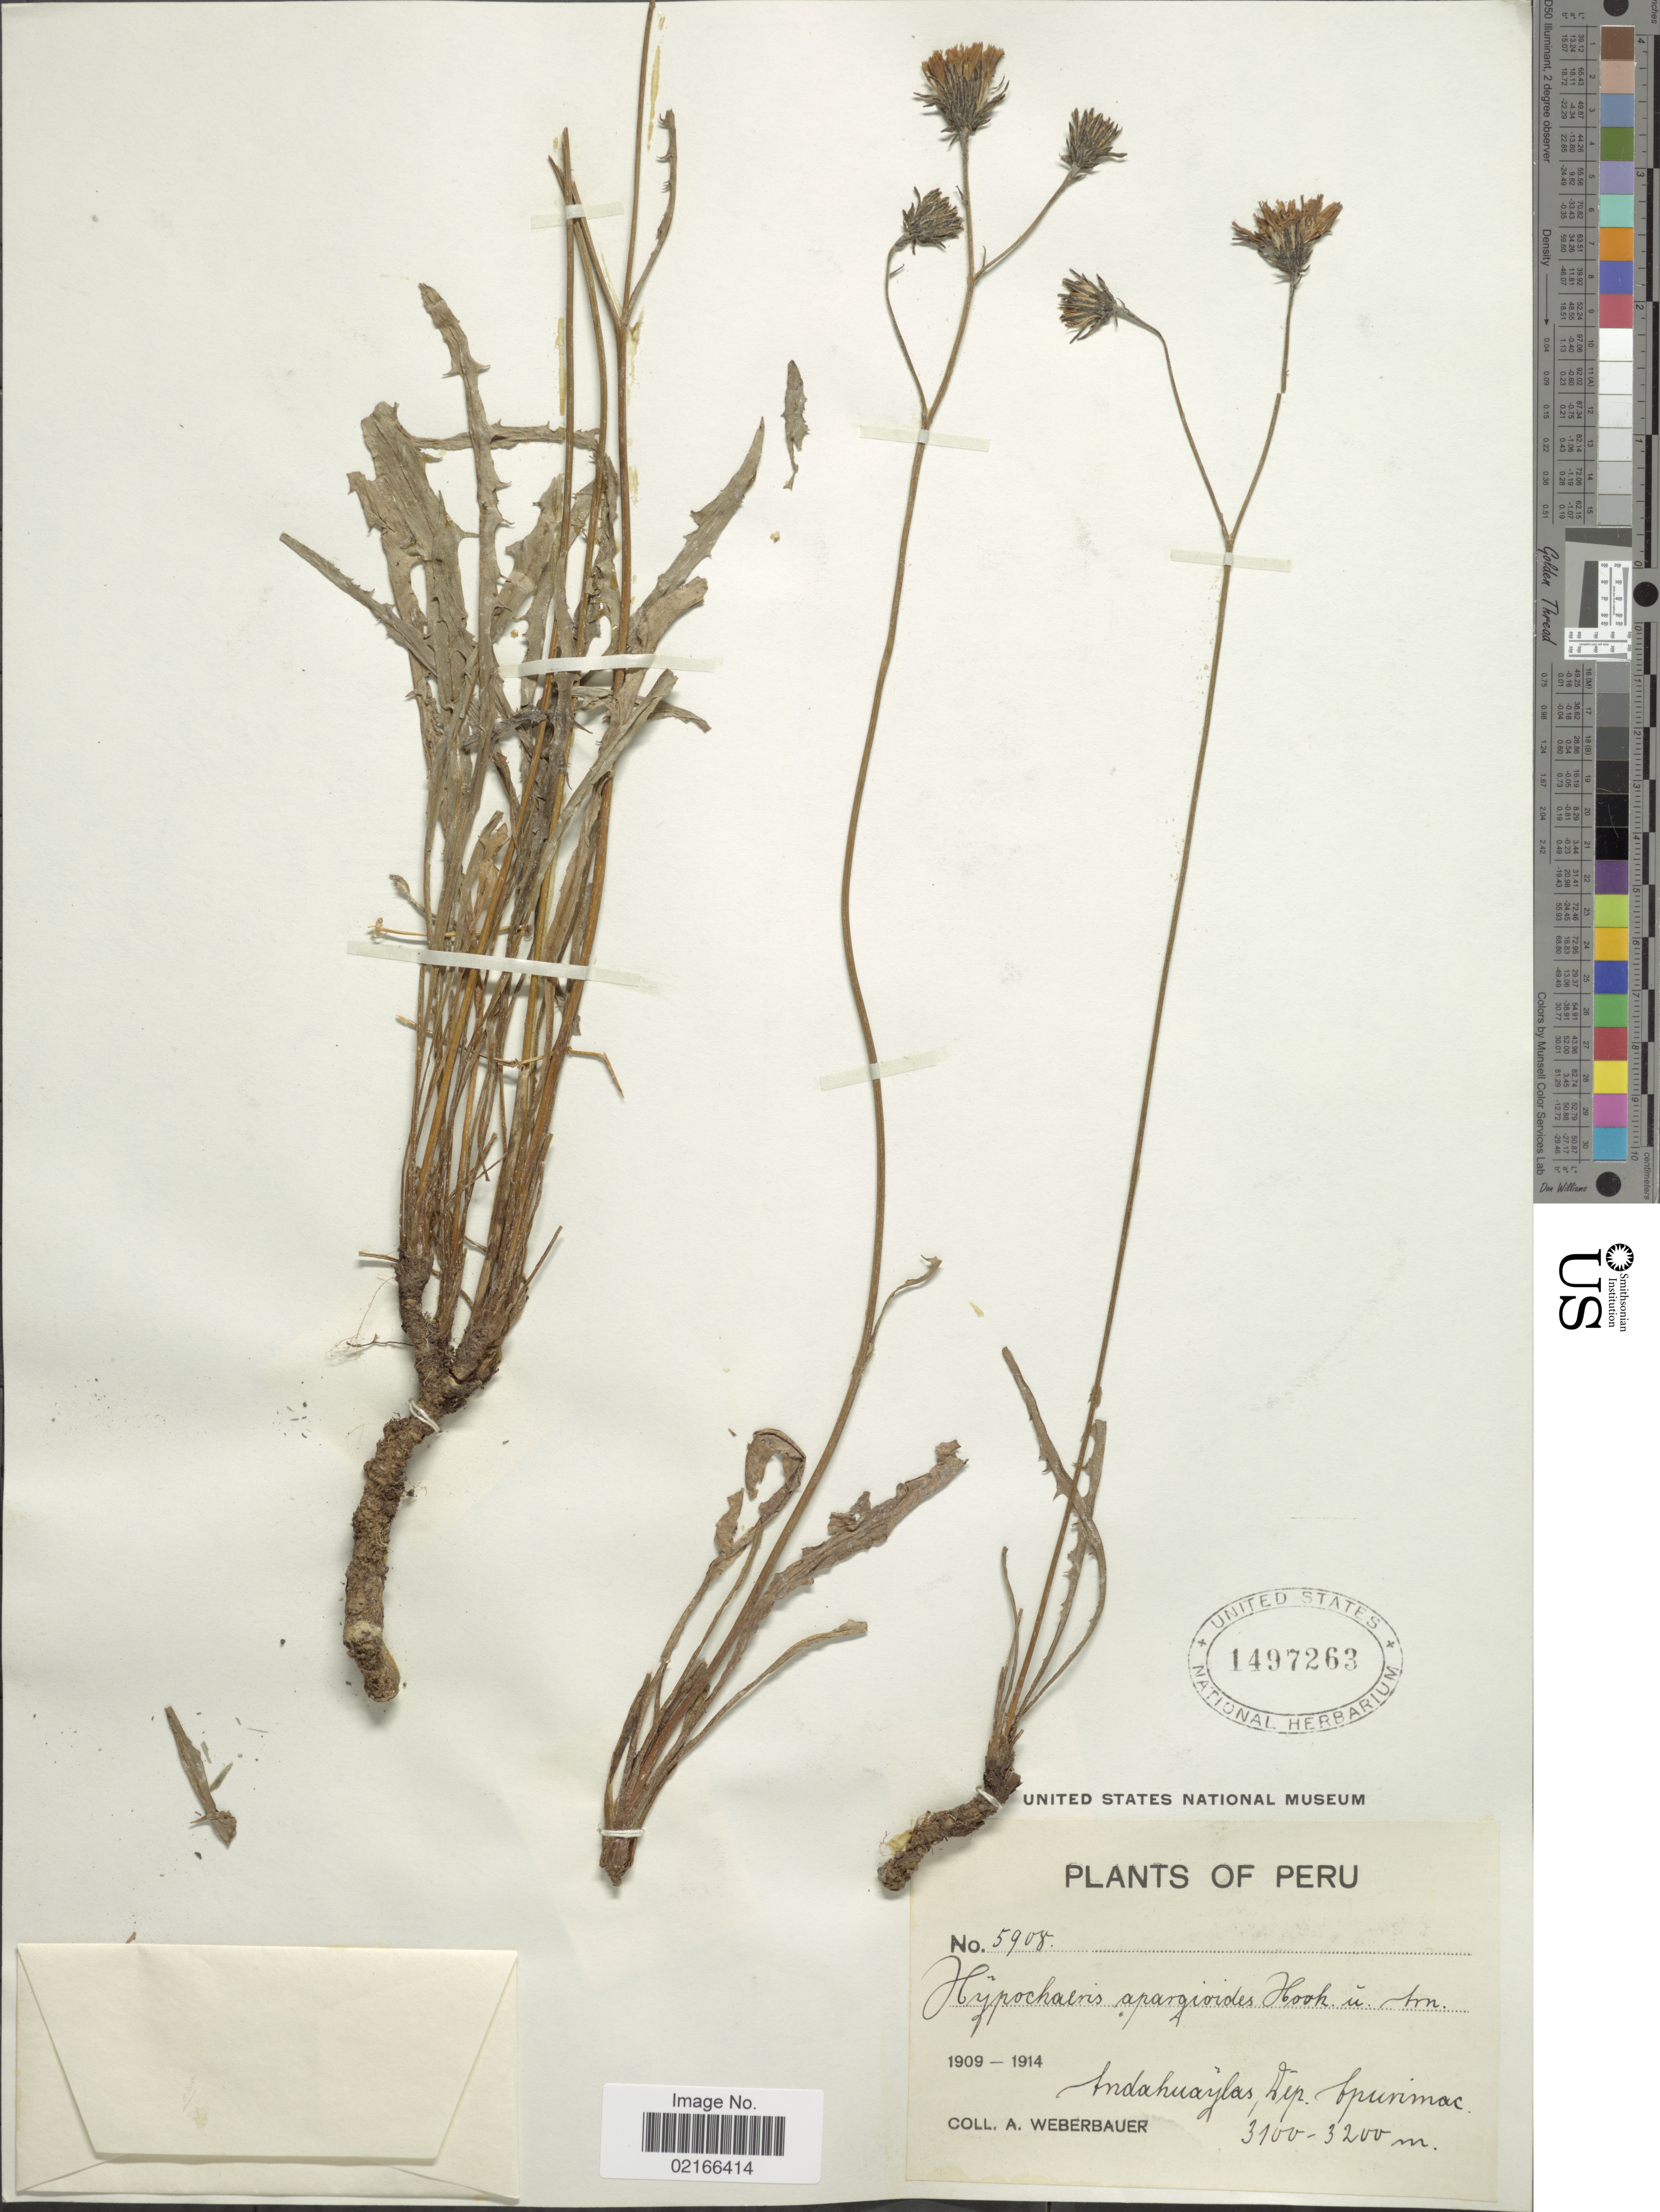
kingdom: Plantae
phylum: Tracheophyta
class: Magnoliopsida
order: Asterales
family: Asteraceae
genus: Hypochaeris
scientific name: Hypochaeris apargioides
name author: Hook. & Arn.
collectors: A. Weberbauer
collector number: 5908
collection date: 1909/1914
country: Peru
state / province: Apurímac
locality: Andahuaylas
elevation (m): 3100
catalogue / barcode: US 1497263